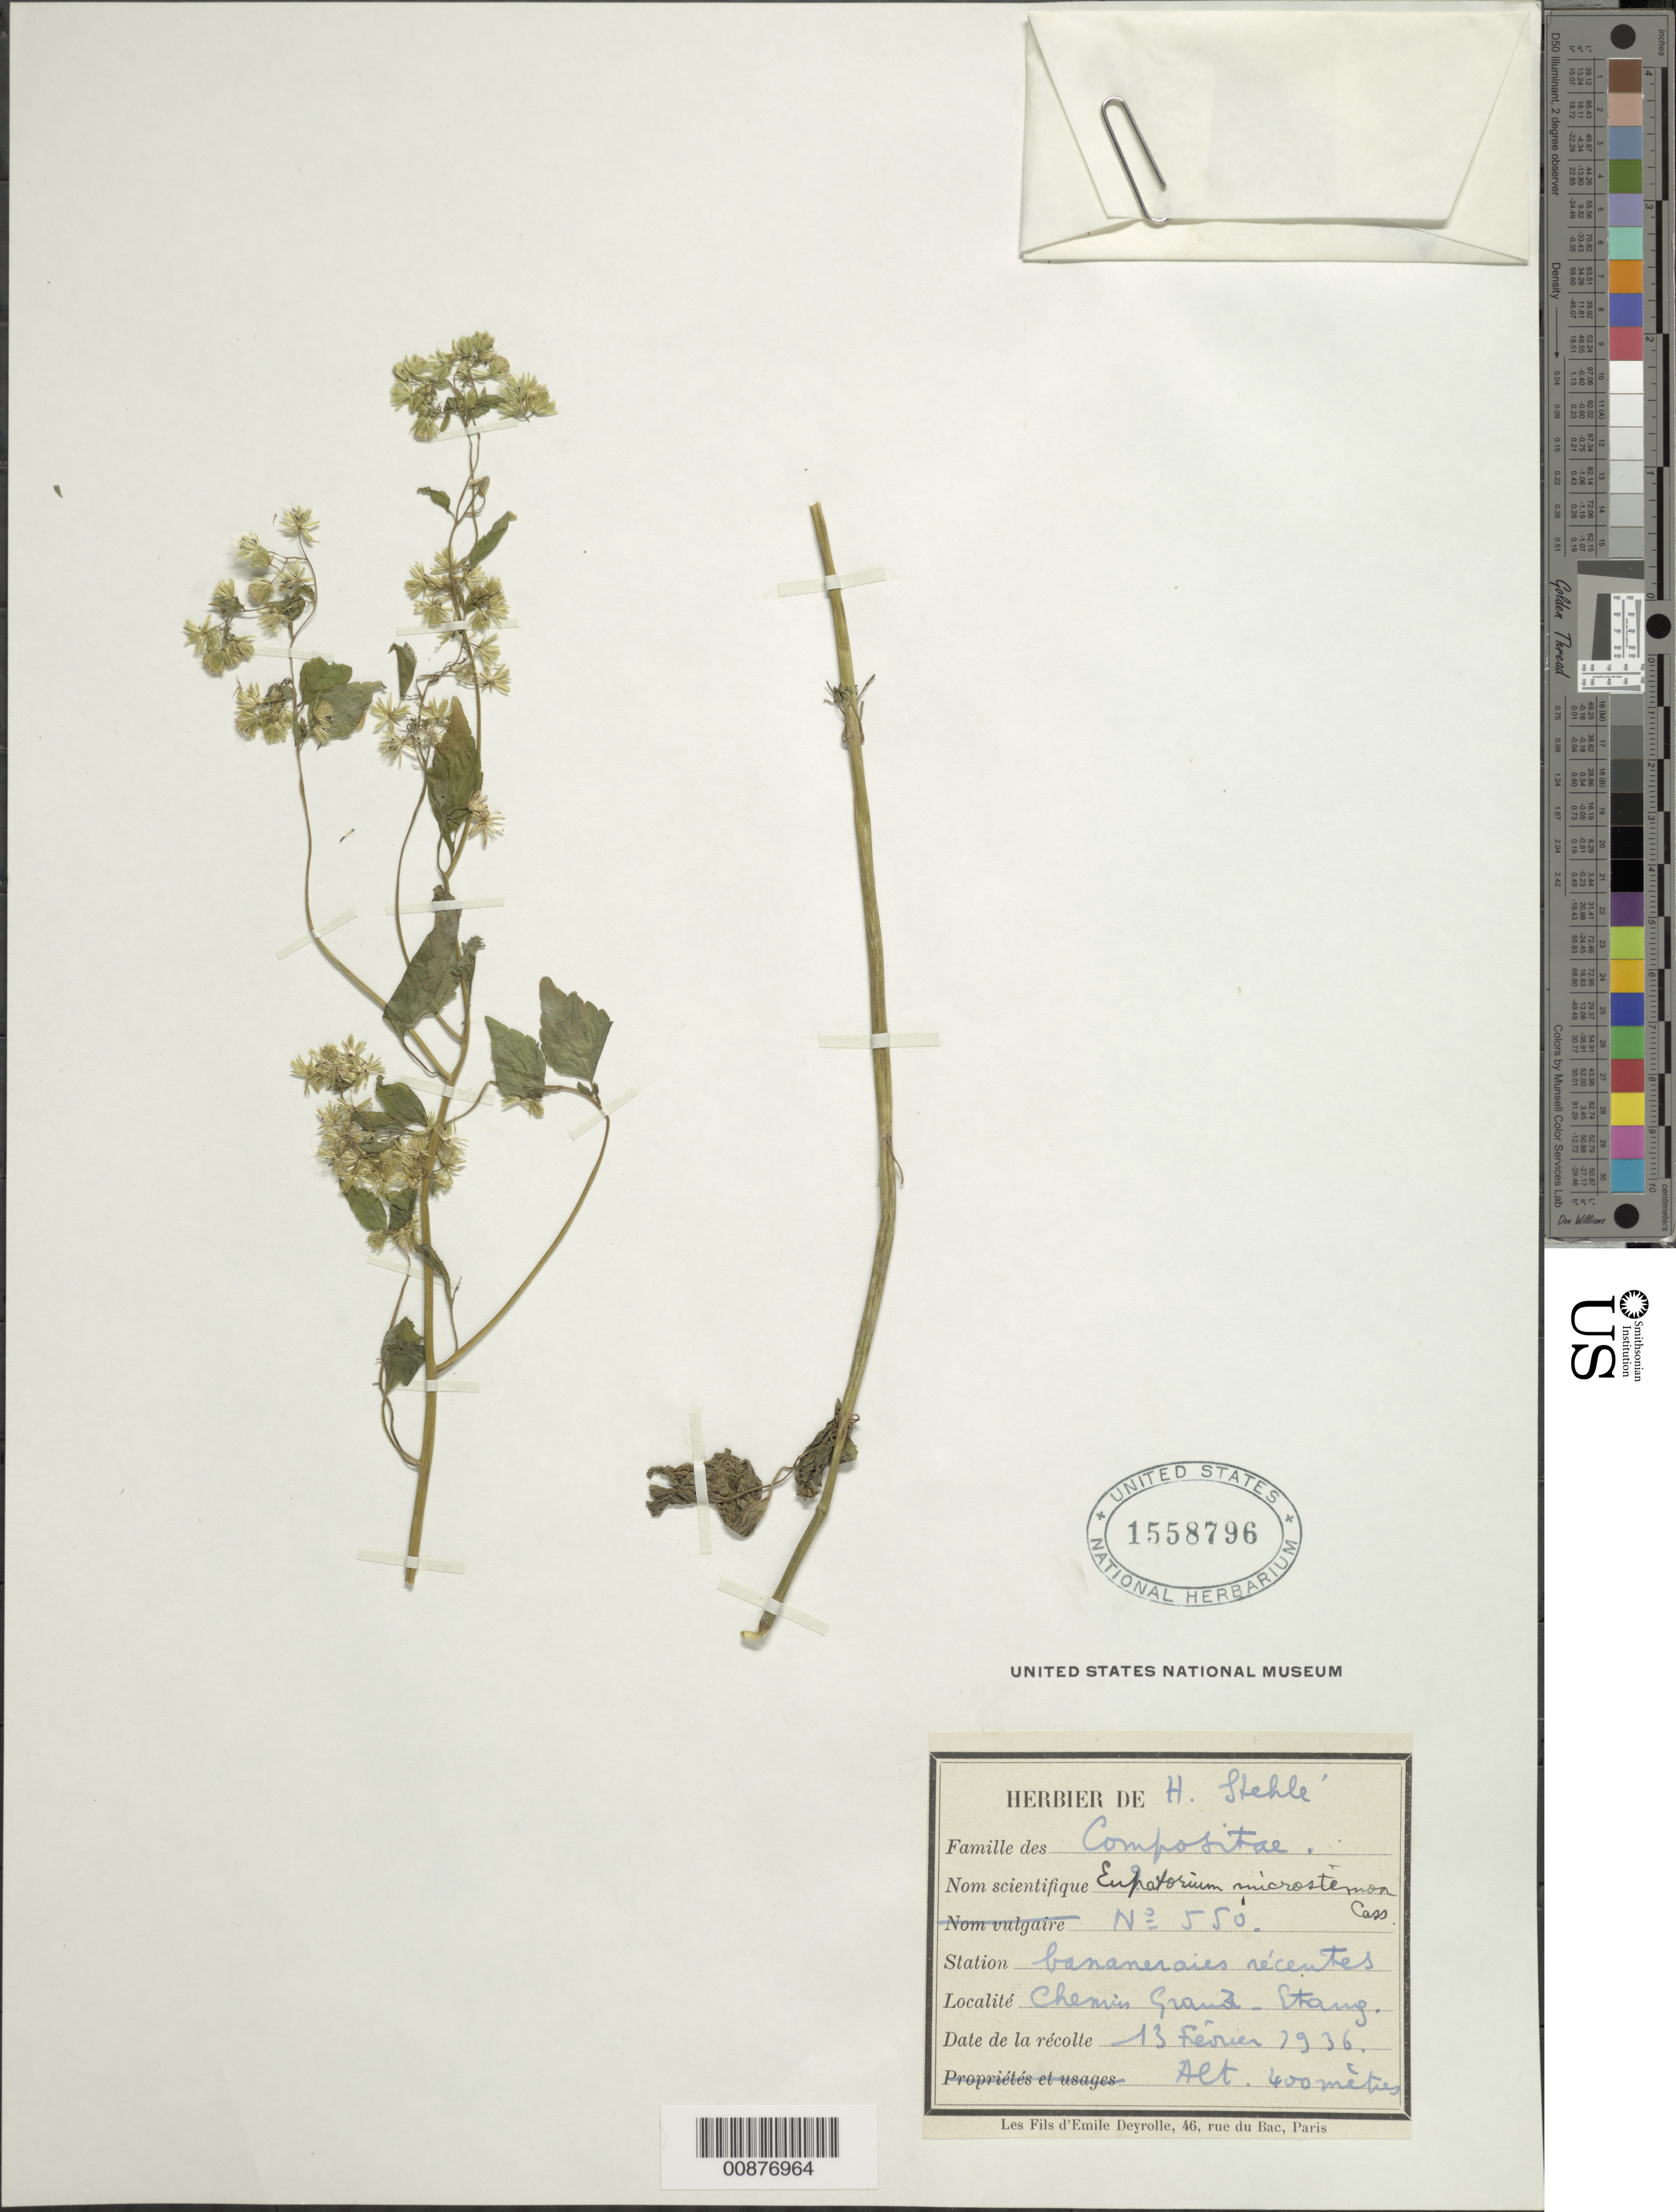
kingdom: Plantae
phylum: Tracheophyta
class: Magnoliopsida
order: Asterales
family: Asteraceae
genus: Fleischmannia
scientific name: Fleischmannia microstemon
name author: (Cass.) R.M. King & H. Rob.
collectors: H. Stehlé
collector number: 550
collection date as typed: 13 Feb 1936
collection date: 1936-02-13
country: Guadeloupe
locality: Chemin Grand-Etang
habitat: Bananeraies récentes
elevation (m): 400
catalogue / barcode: US 1558796